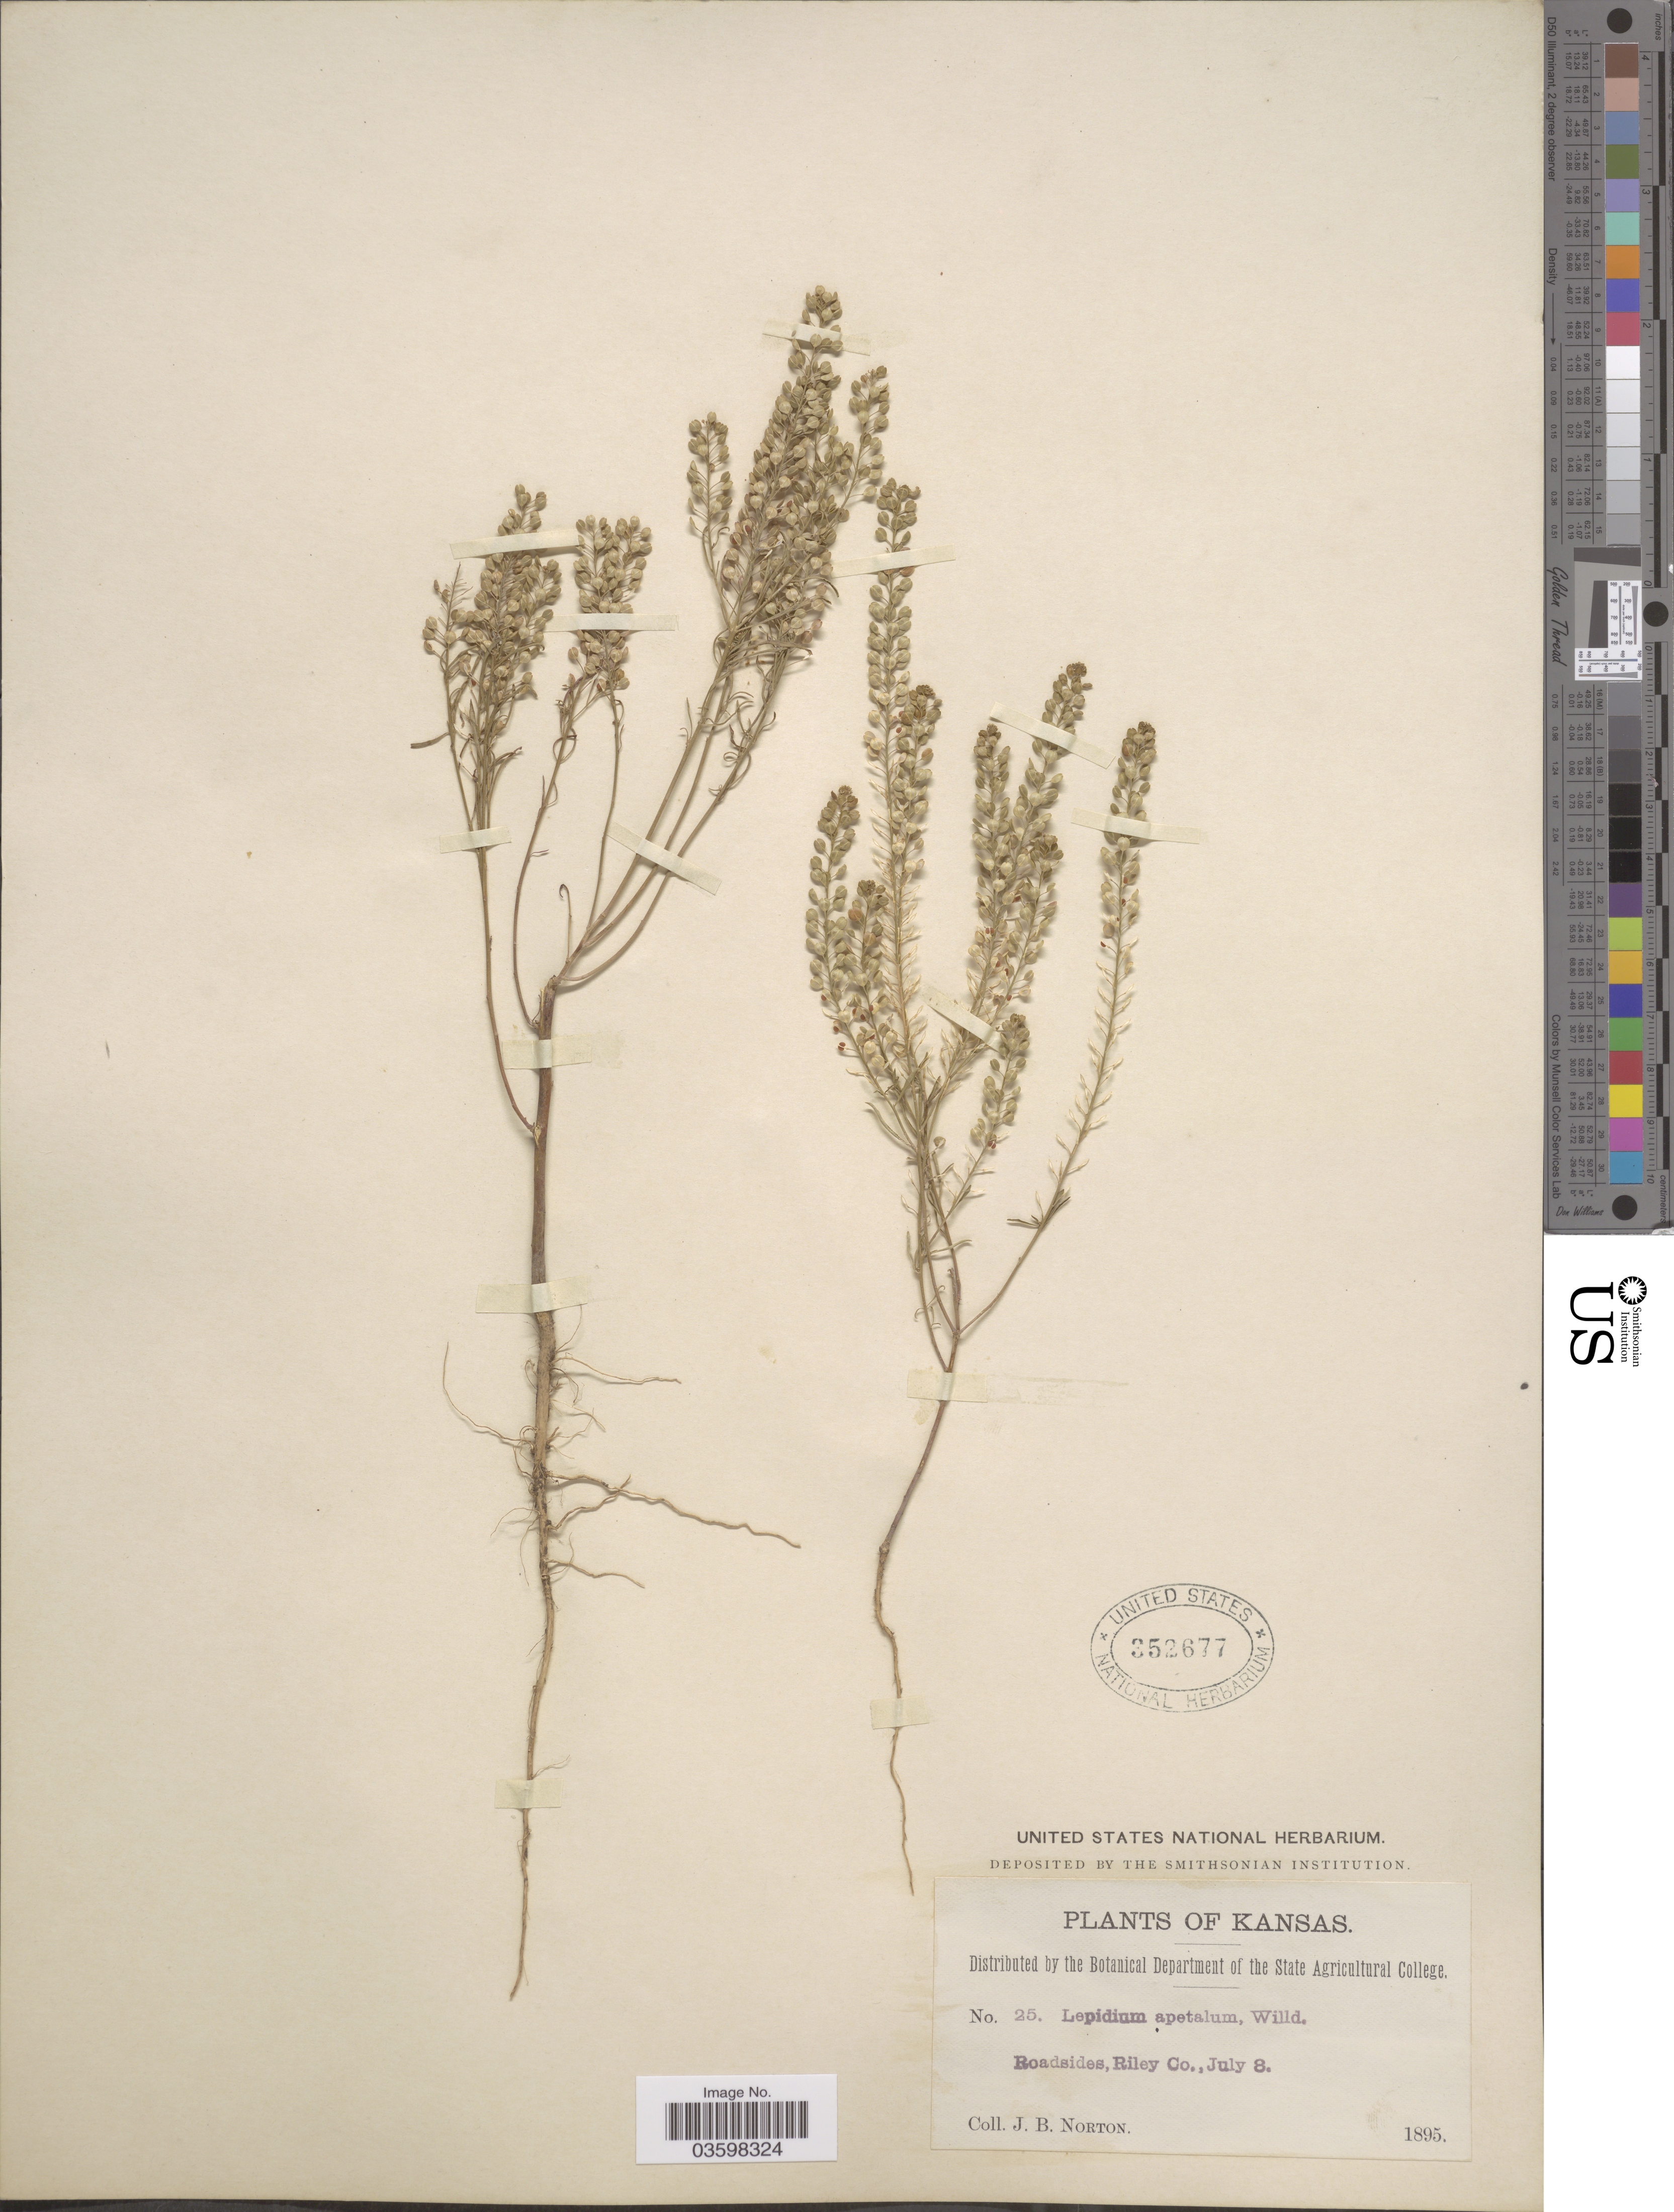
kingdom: Plantae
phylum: Tracheophyta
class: Magnoliopsida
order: Brassicales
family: Brassicaceae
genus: Lepidium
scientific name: Lepidium densiflorum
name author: Schrad.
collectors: J. B. Norton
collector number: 25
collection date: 1895-07-08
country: United States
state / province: Kansas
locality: Roadsides, Riley Co.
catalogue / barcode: US 352677